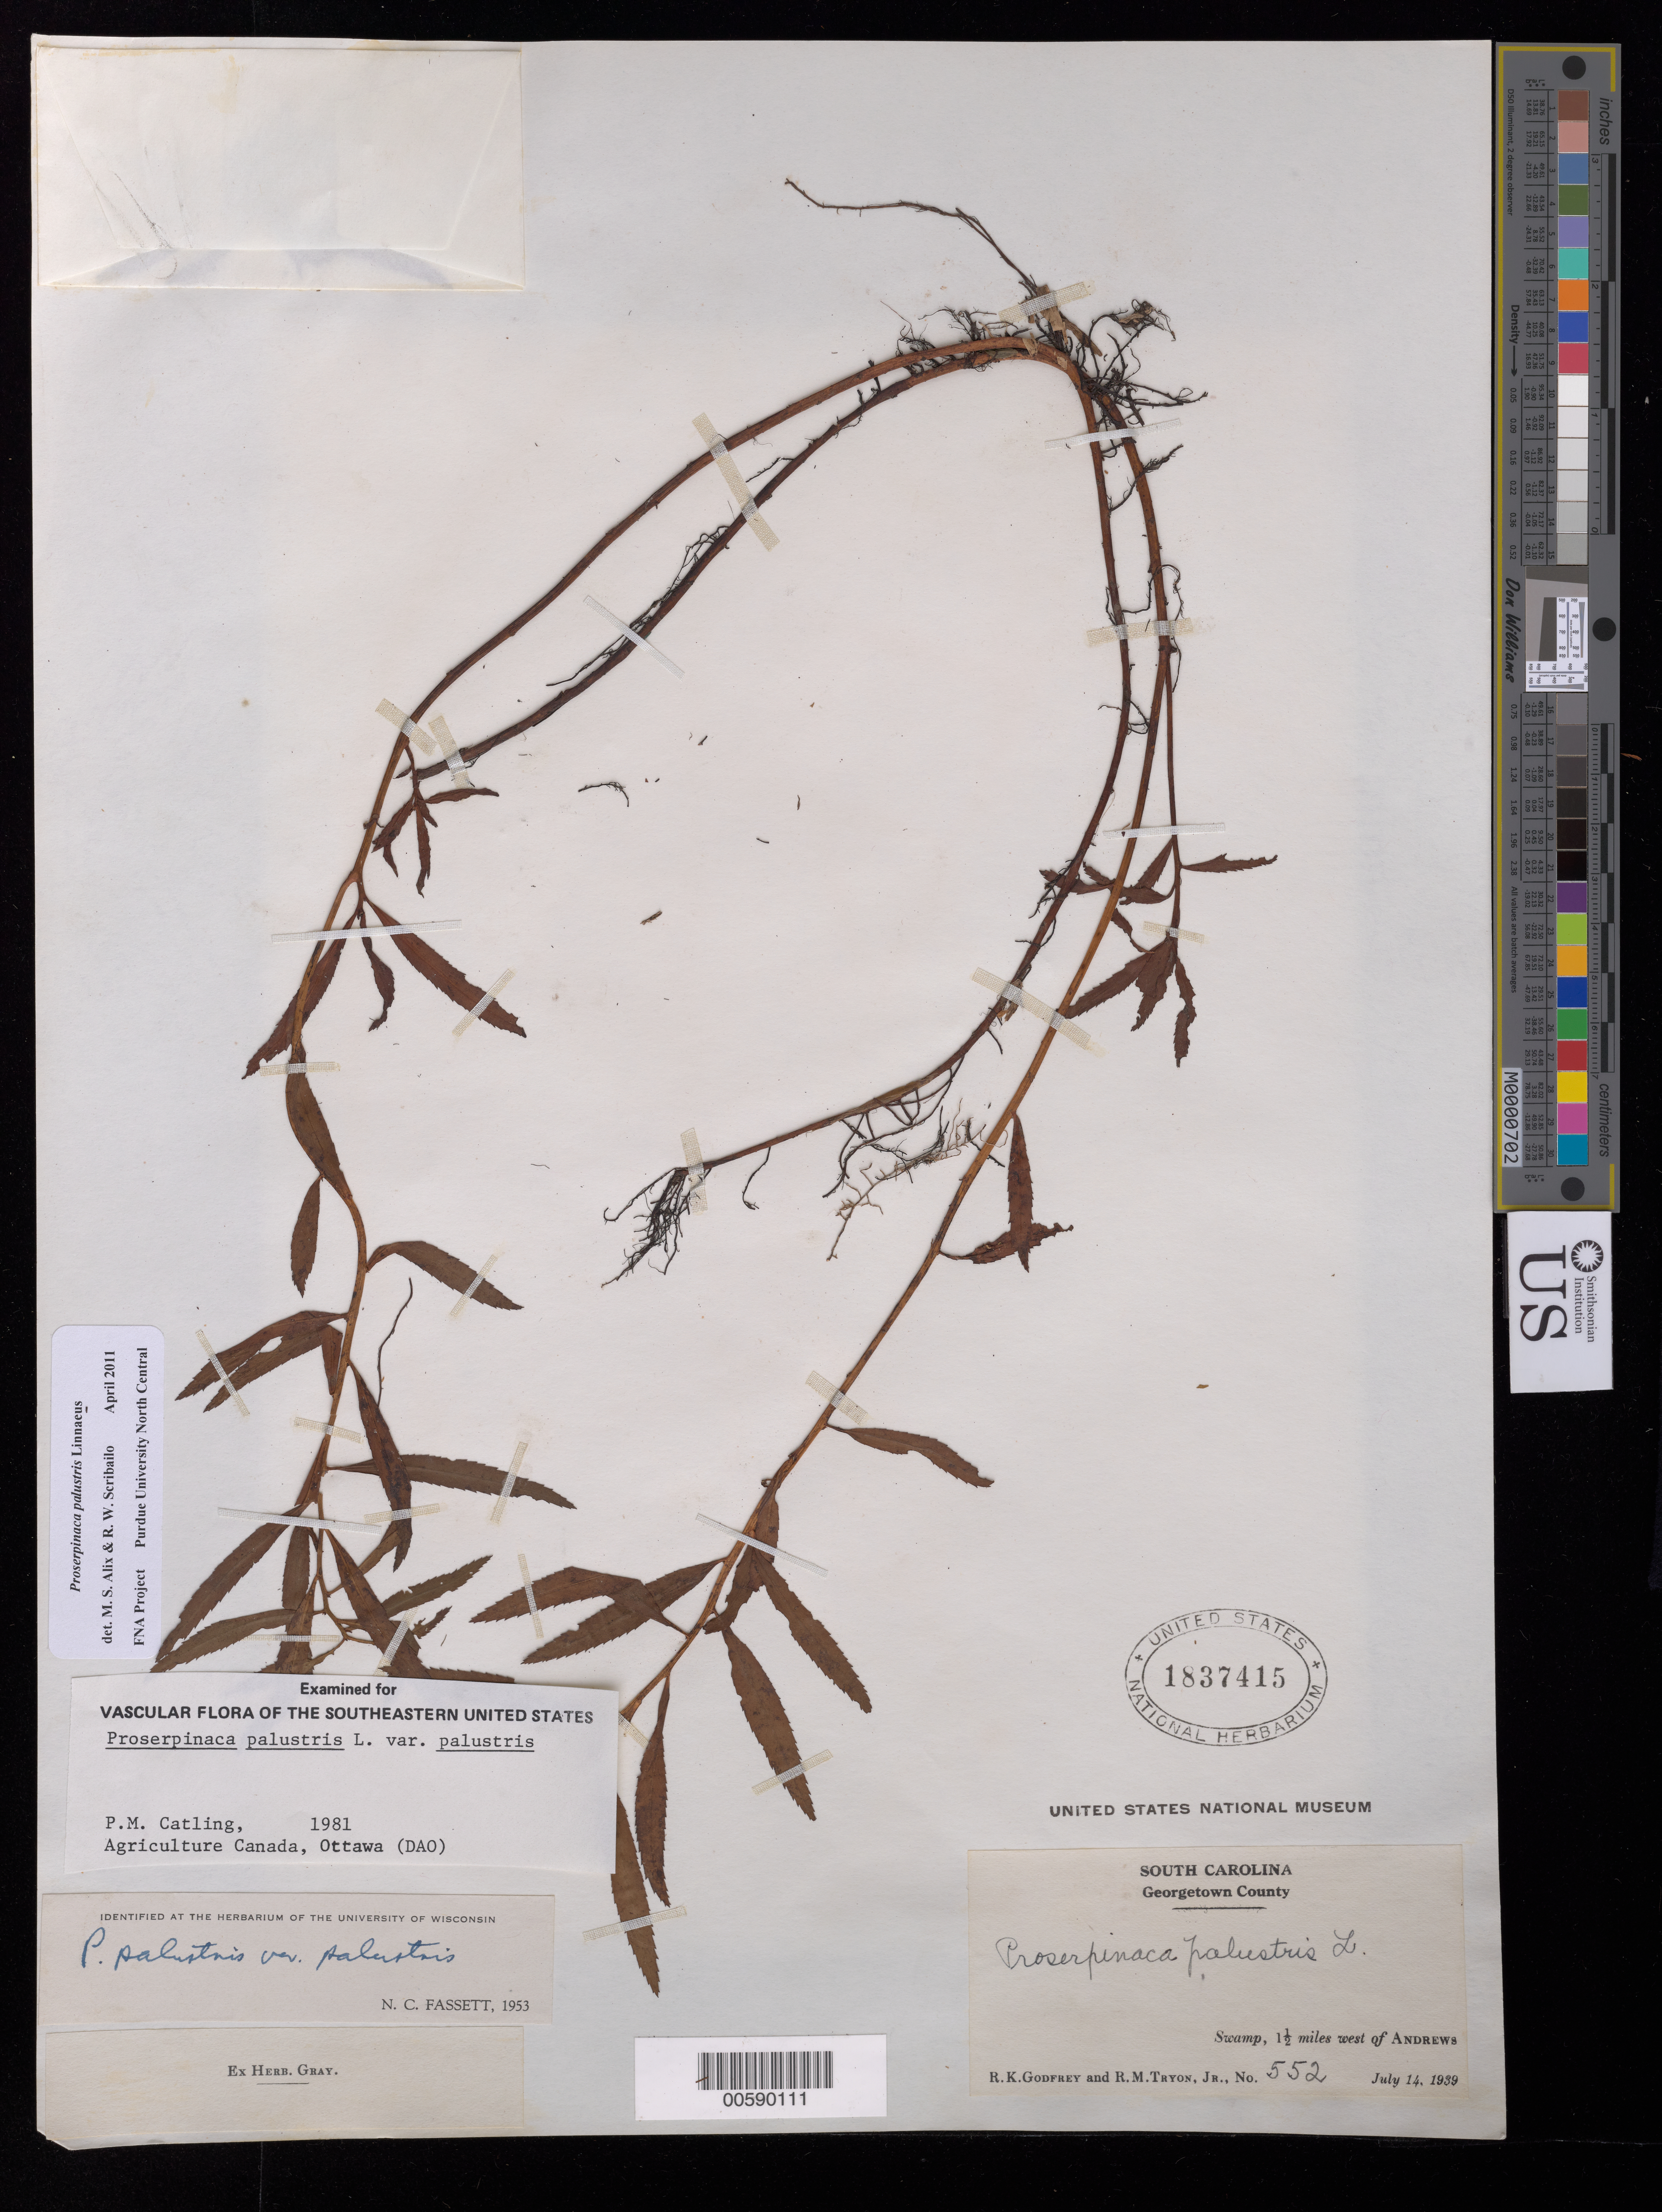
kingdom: Plantae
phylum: Tracheophyta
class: Magnoliopsida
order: Saxifragales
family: Haloragaceae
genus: Proserpinaca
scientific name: Proserpinaca palustris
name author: L.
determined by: Scribailo, R. W.; Alix, M. S.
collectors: R. K. Godfrey & R. M. Tryon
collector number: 552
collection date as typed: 14 Jul 1939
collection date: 1939-07-14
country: United States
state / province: South Carolina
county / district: Georgetown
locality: W of Andrews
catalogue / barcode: US 1837415